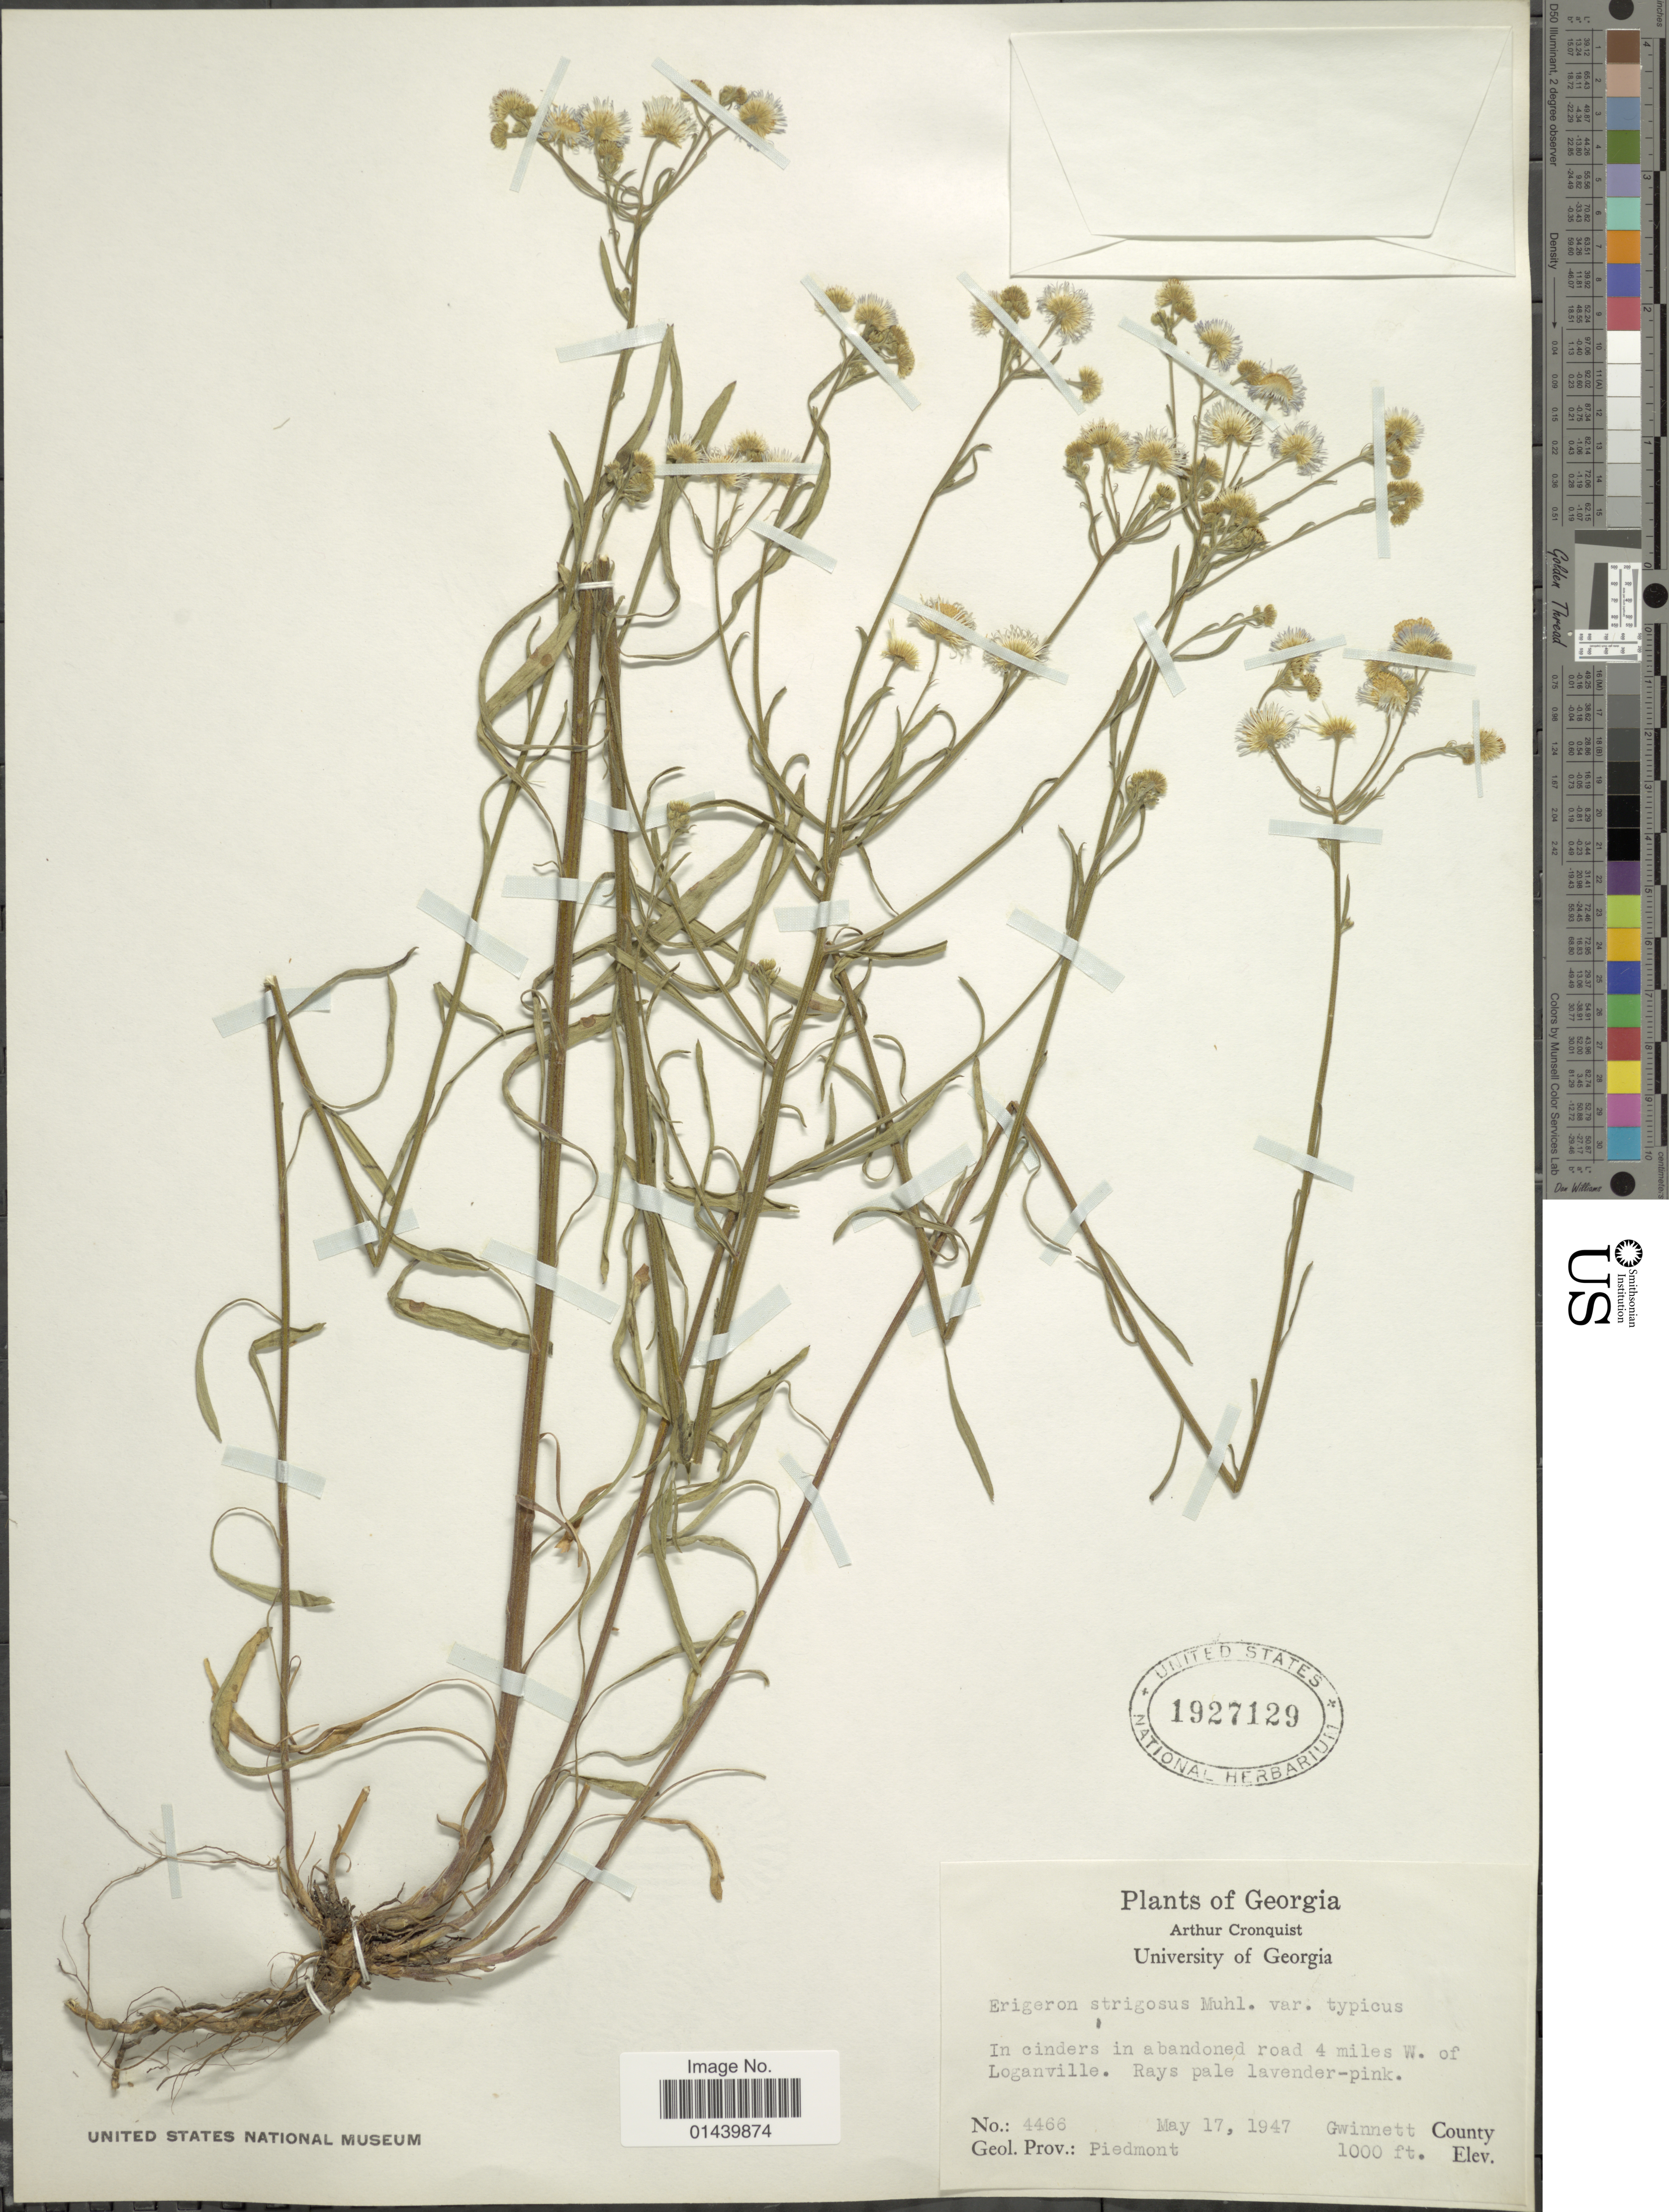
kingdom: Plantae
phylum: Tracheophyta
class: Magnoliopsida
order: Asterales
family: Asteraceae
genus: Erigeron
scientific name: Erigeron strigosus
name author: Muhl. ex Willd.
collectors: A. J. Cronquist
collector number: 4466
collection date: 1947-05-17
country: United States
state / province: Georgia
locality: In cinders in abandoned road 4 miles W. of Loganville. Gwinnett County. Geol. Prov.: Piedmont.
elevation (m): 305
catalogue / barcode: US 1927129